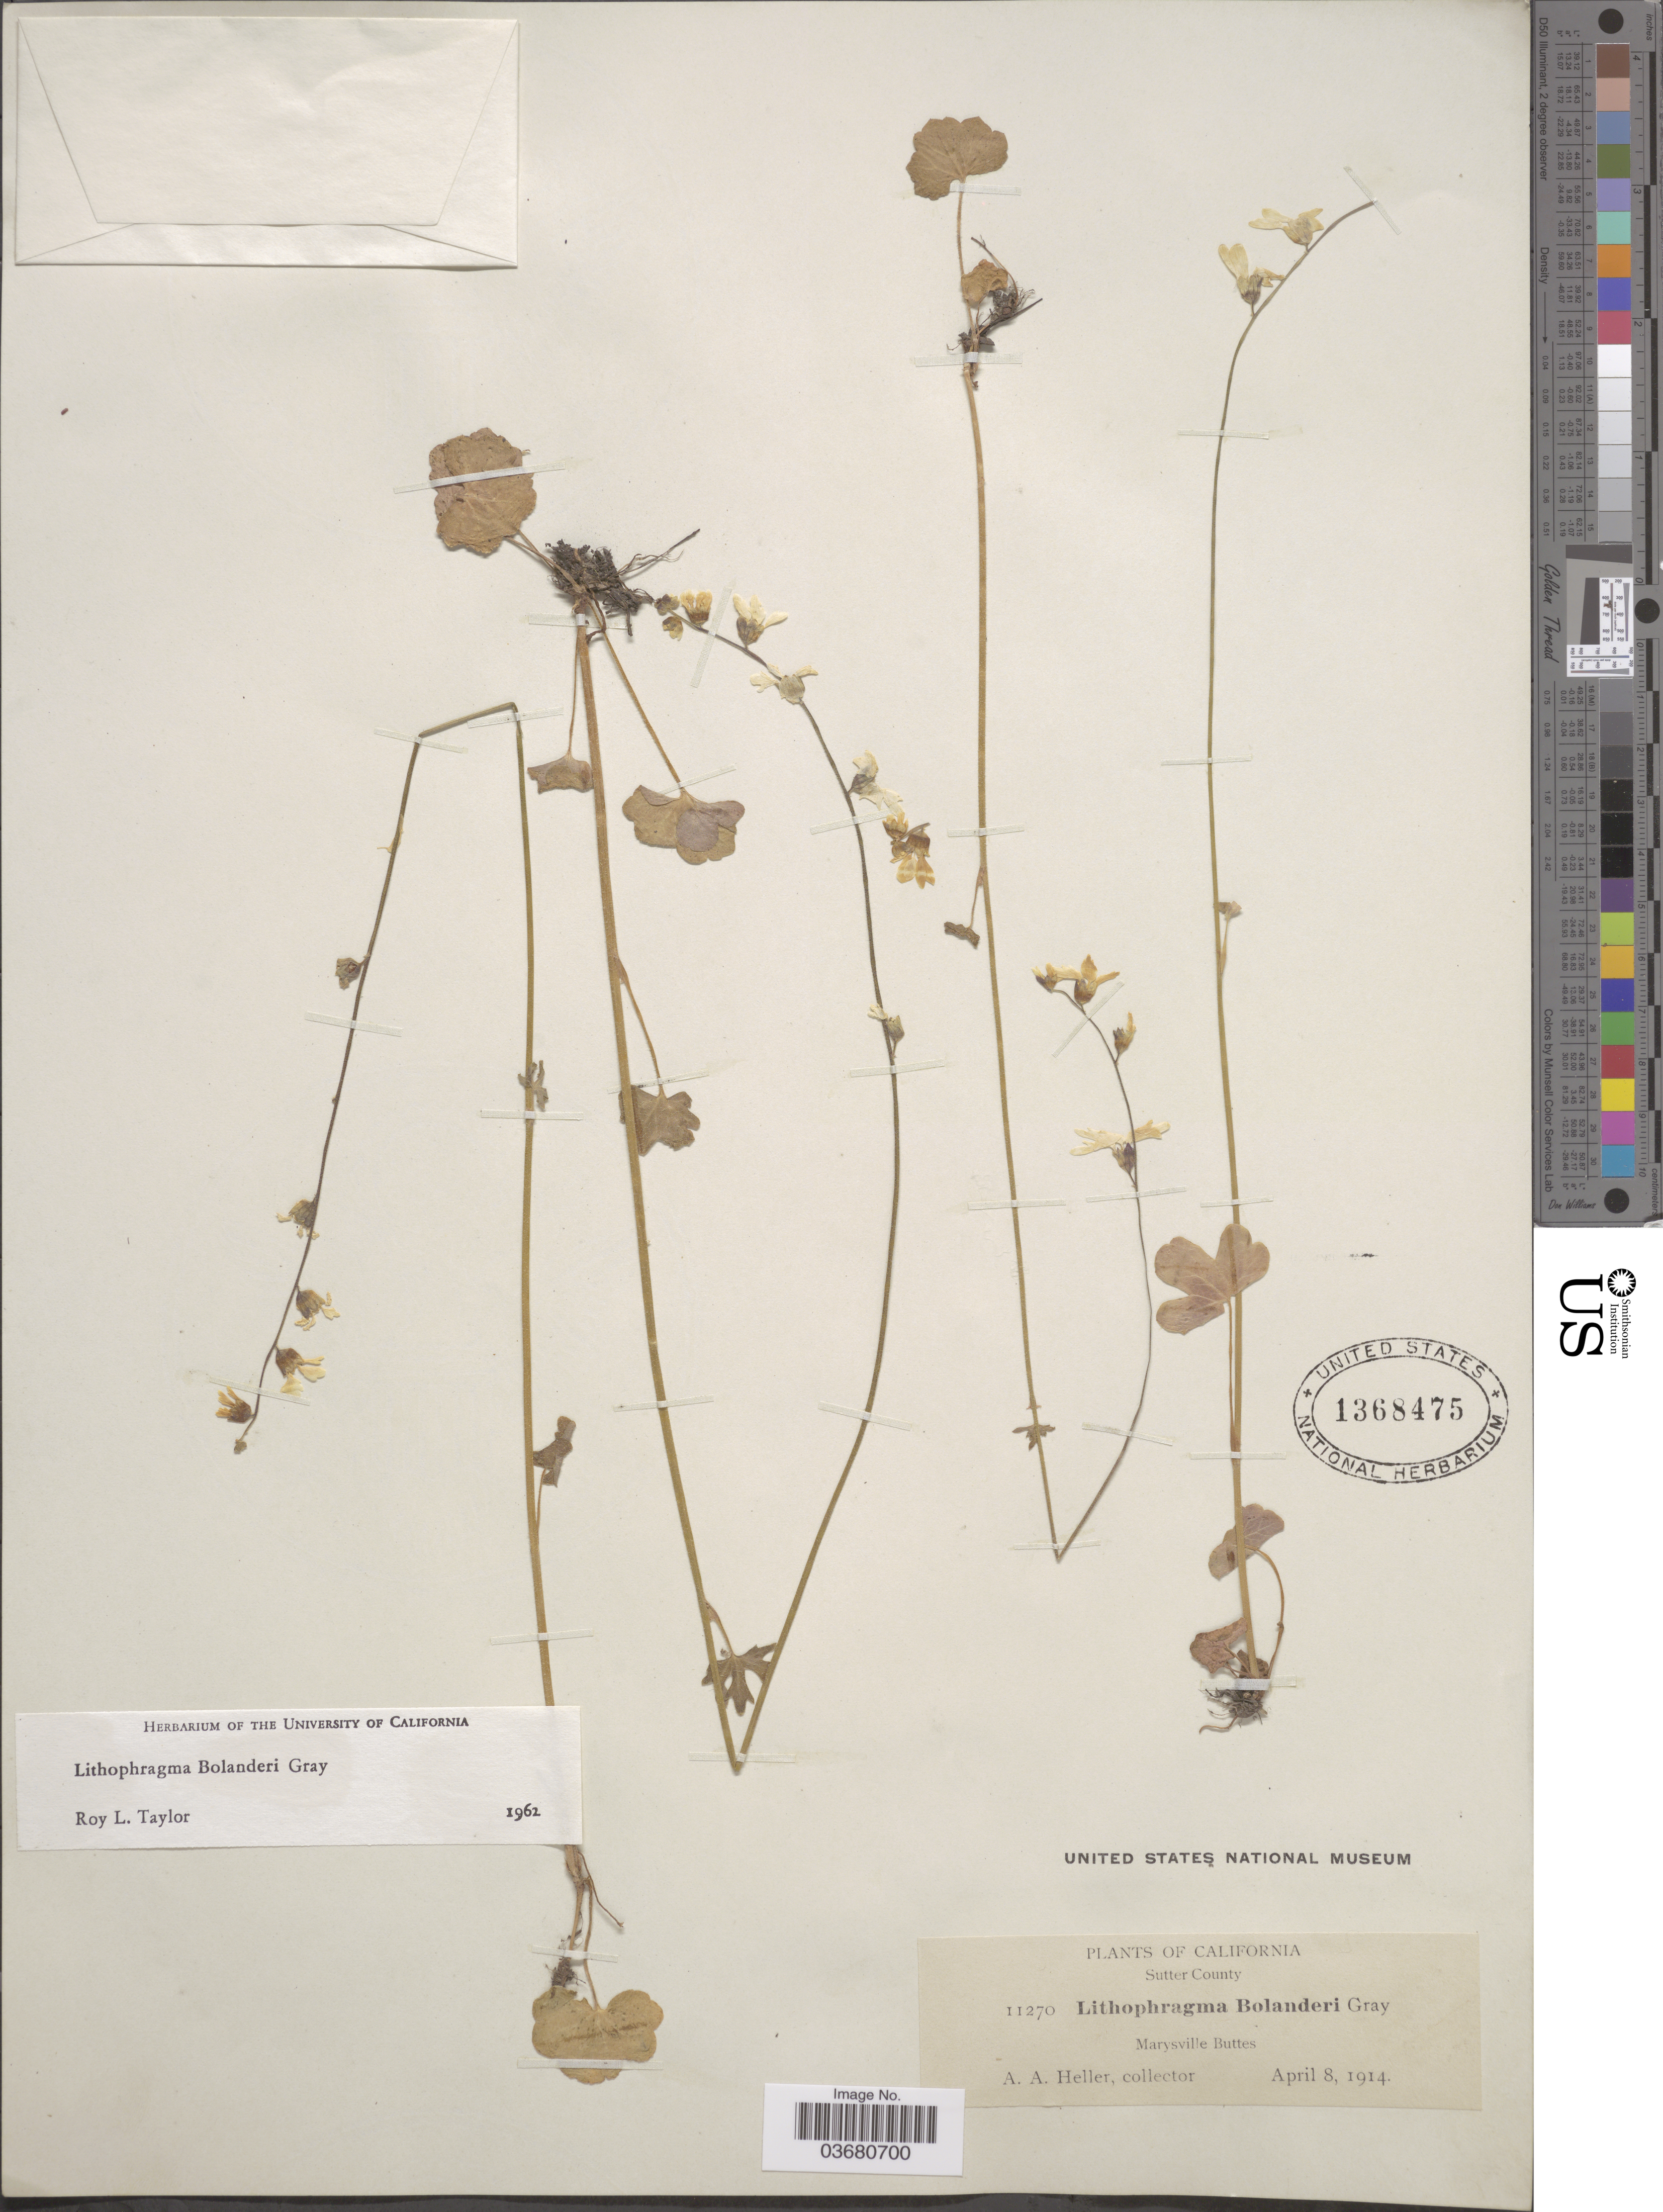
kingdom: Plantae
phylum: Tracheophyta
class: Magnoliopsida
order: Saxifragales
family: Saxifragaceae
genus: Lithophragma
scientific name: Lithophragma bolanderi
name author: A. Gray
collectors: A. A. Heller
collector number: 11270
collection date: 1914-04-08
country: United States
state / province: California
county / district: Sutter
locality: Sutter County. Marysville Buttes.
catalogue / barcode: US 1368475